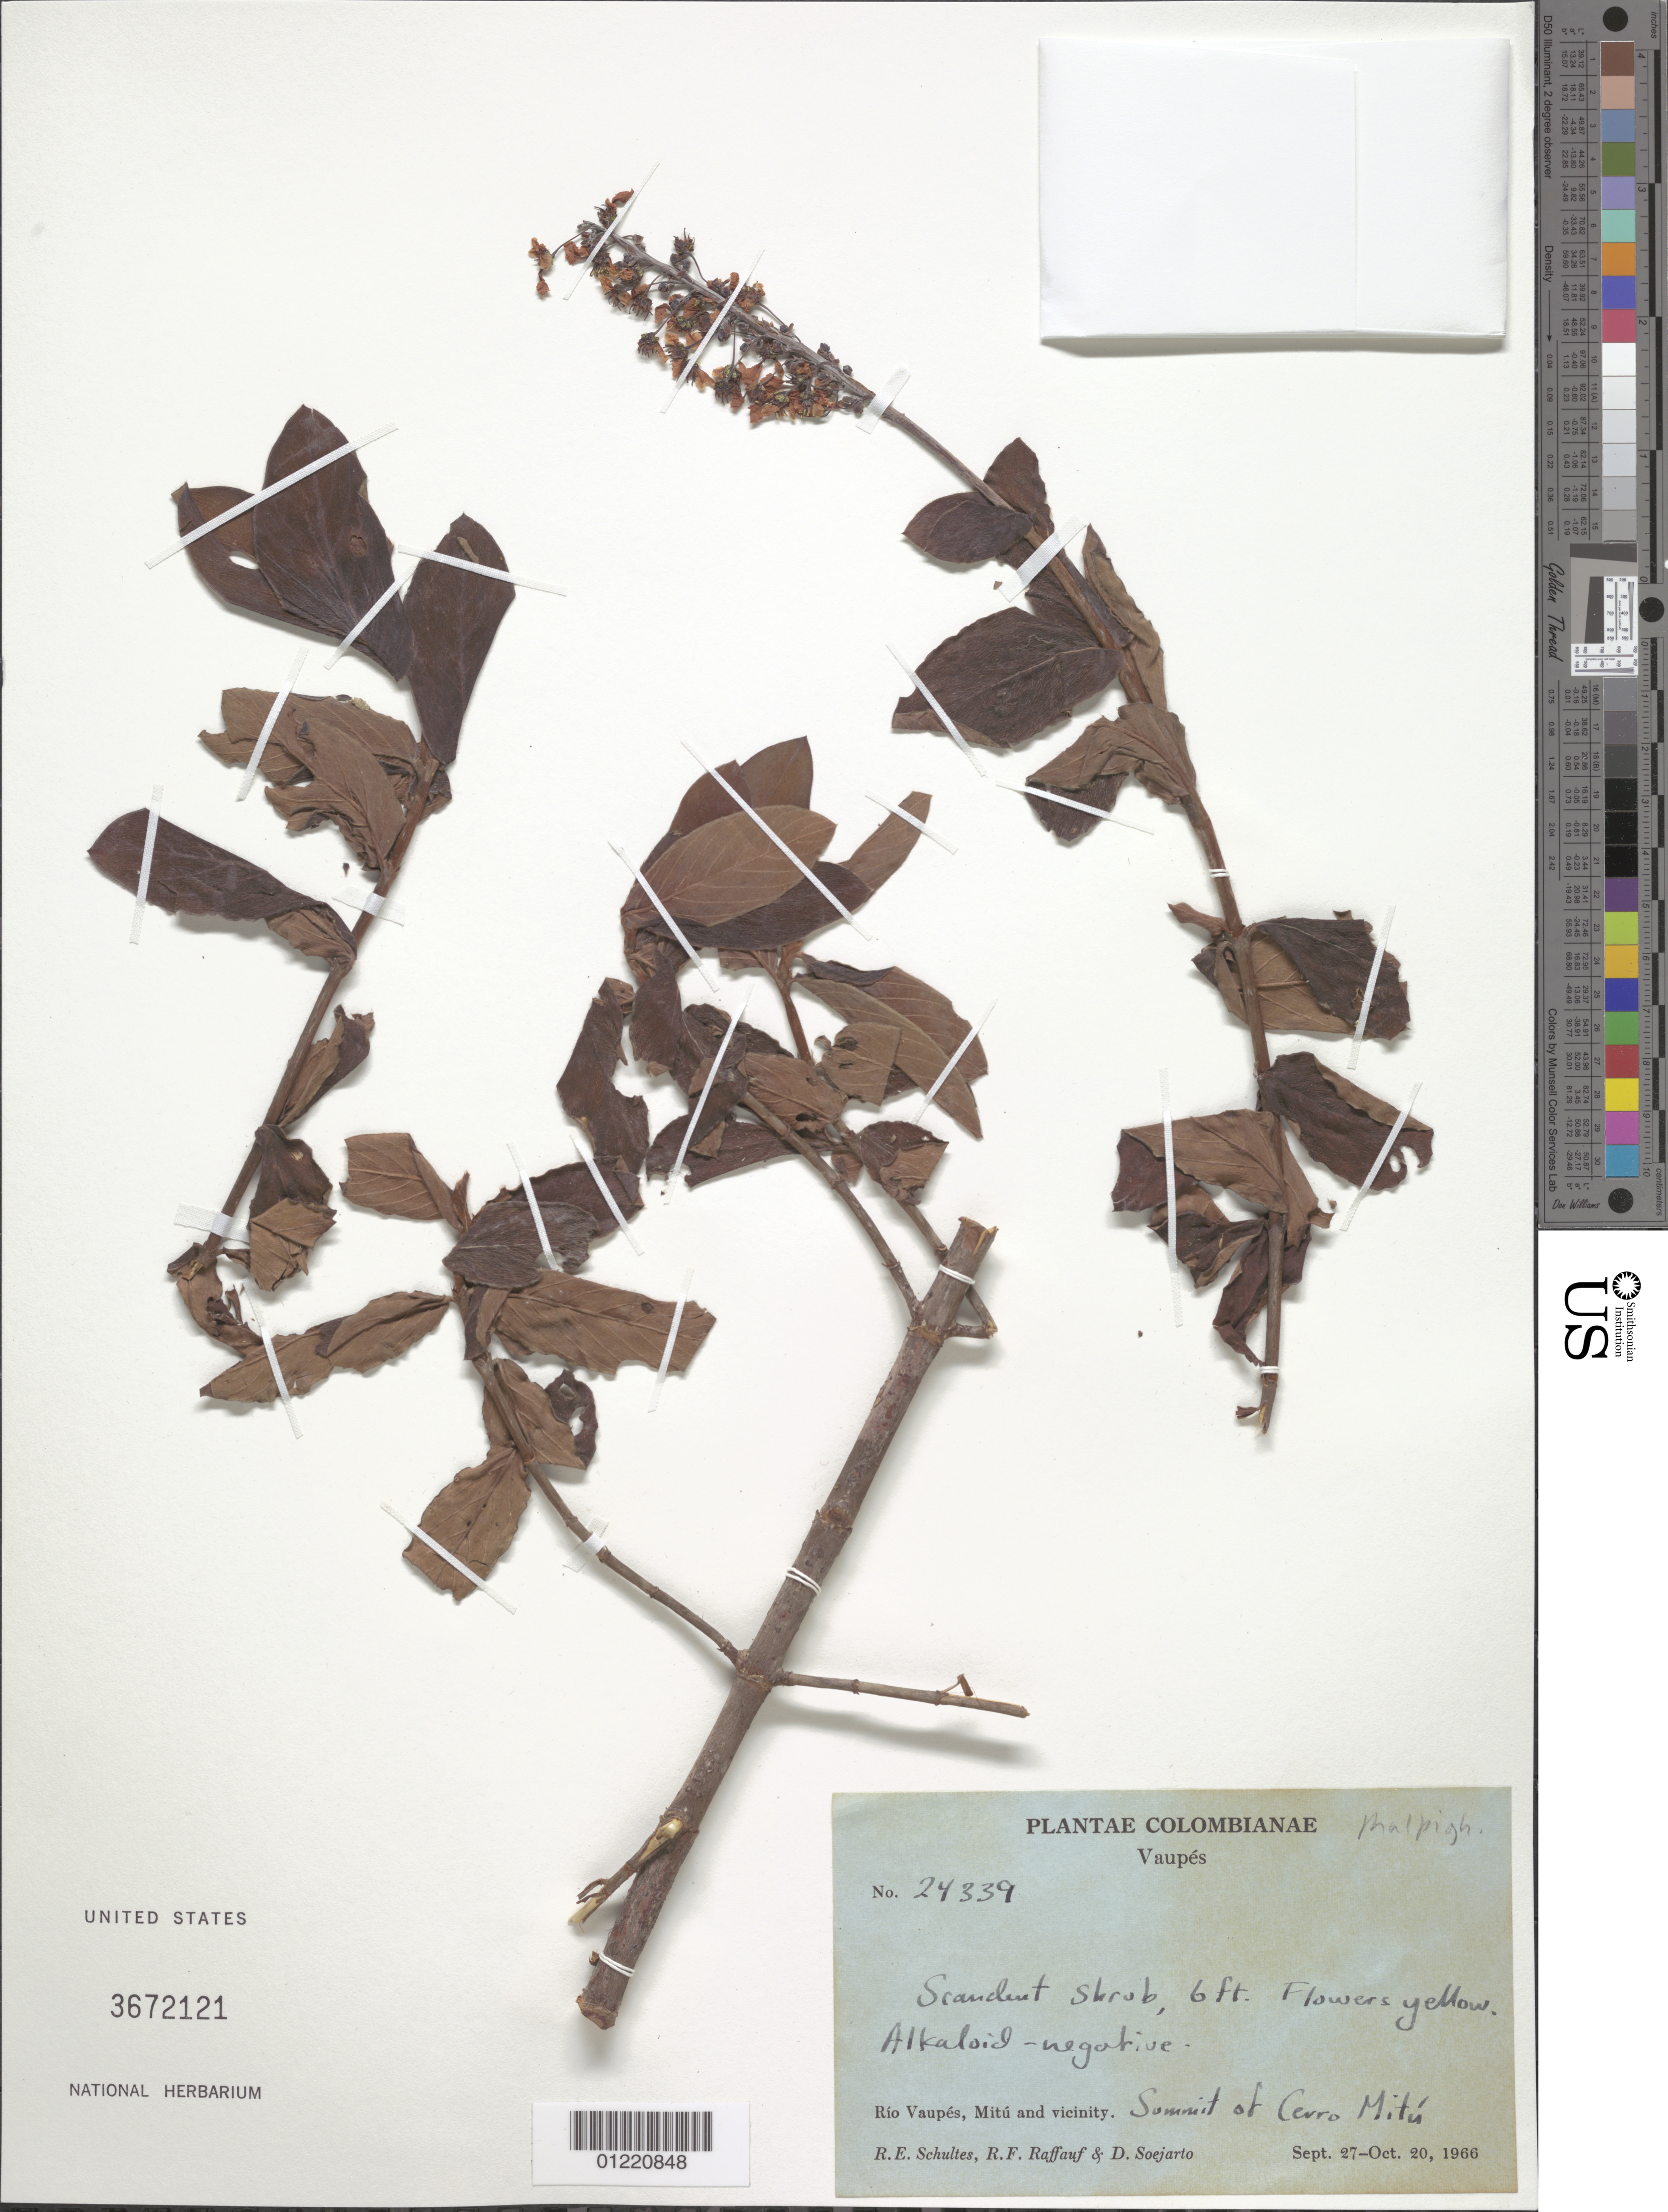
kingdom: Plantae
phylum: Tracheophyta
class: Magnoliopsida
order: Malpighiales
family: Malpighiaceae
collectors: R. E. Schultes, R. Raffauf & D. Soejarto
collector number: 24339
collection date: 1966-09-27/1966-10-20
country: Colombia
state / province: Vaupés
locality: Rio Vaupés, Mitú and vicinity. Summit of Cerro Mitú.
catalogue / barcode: US 1220848